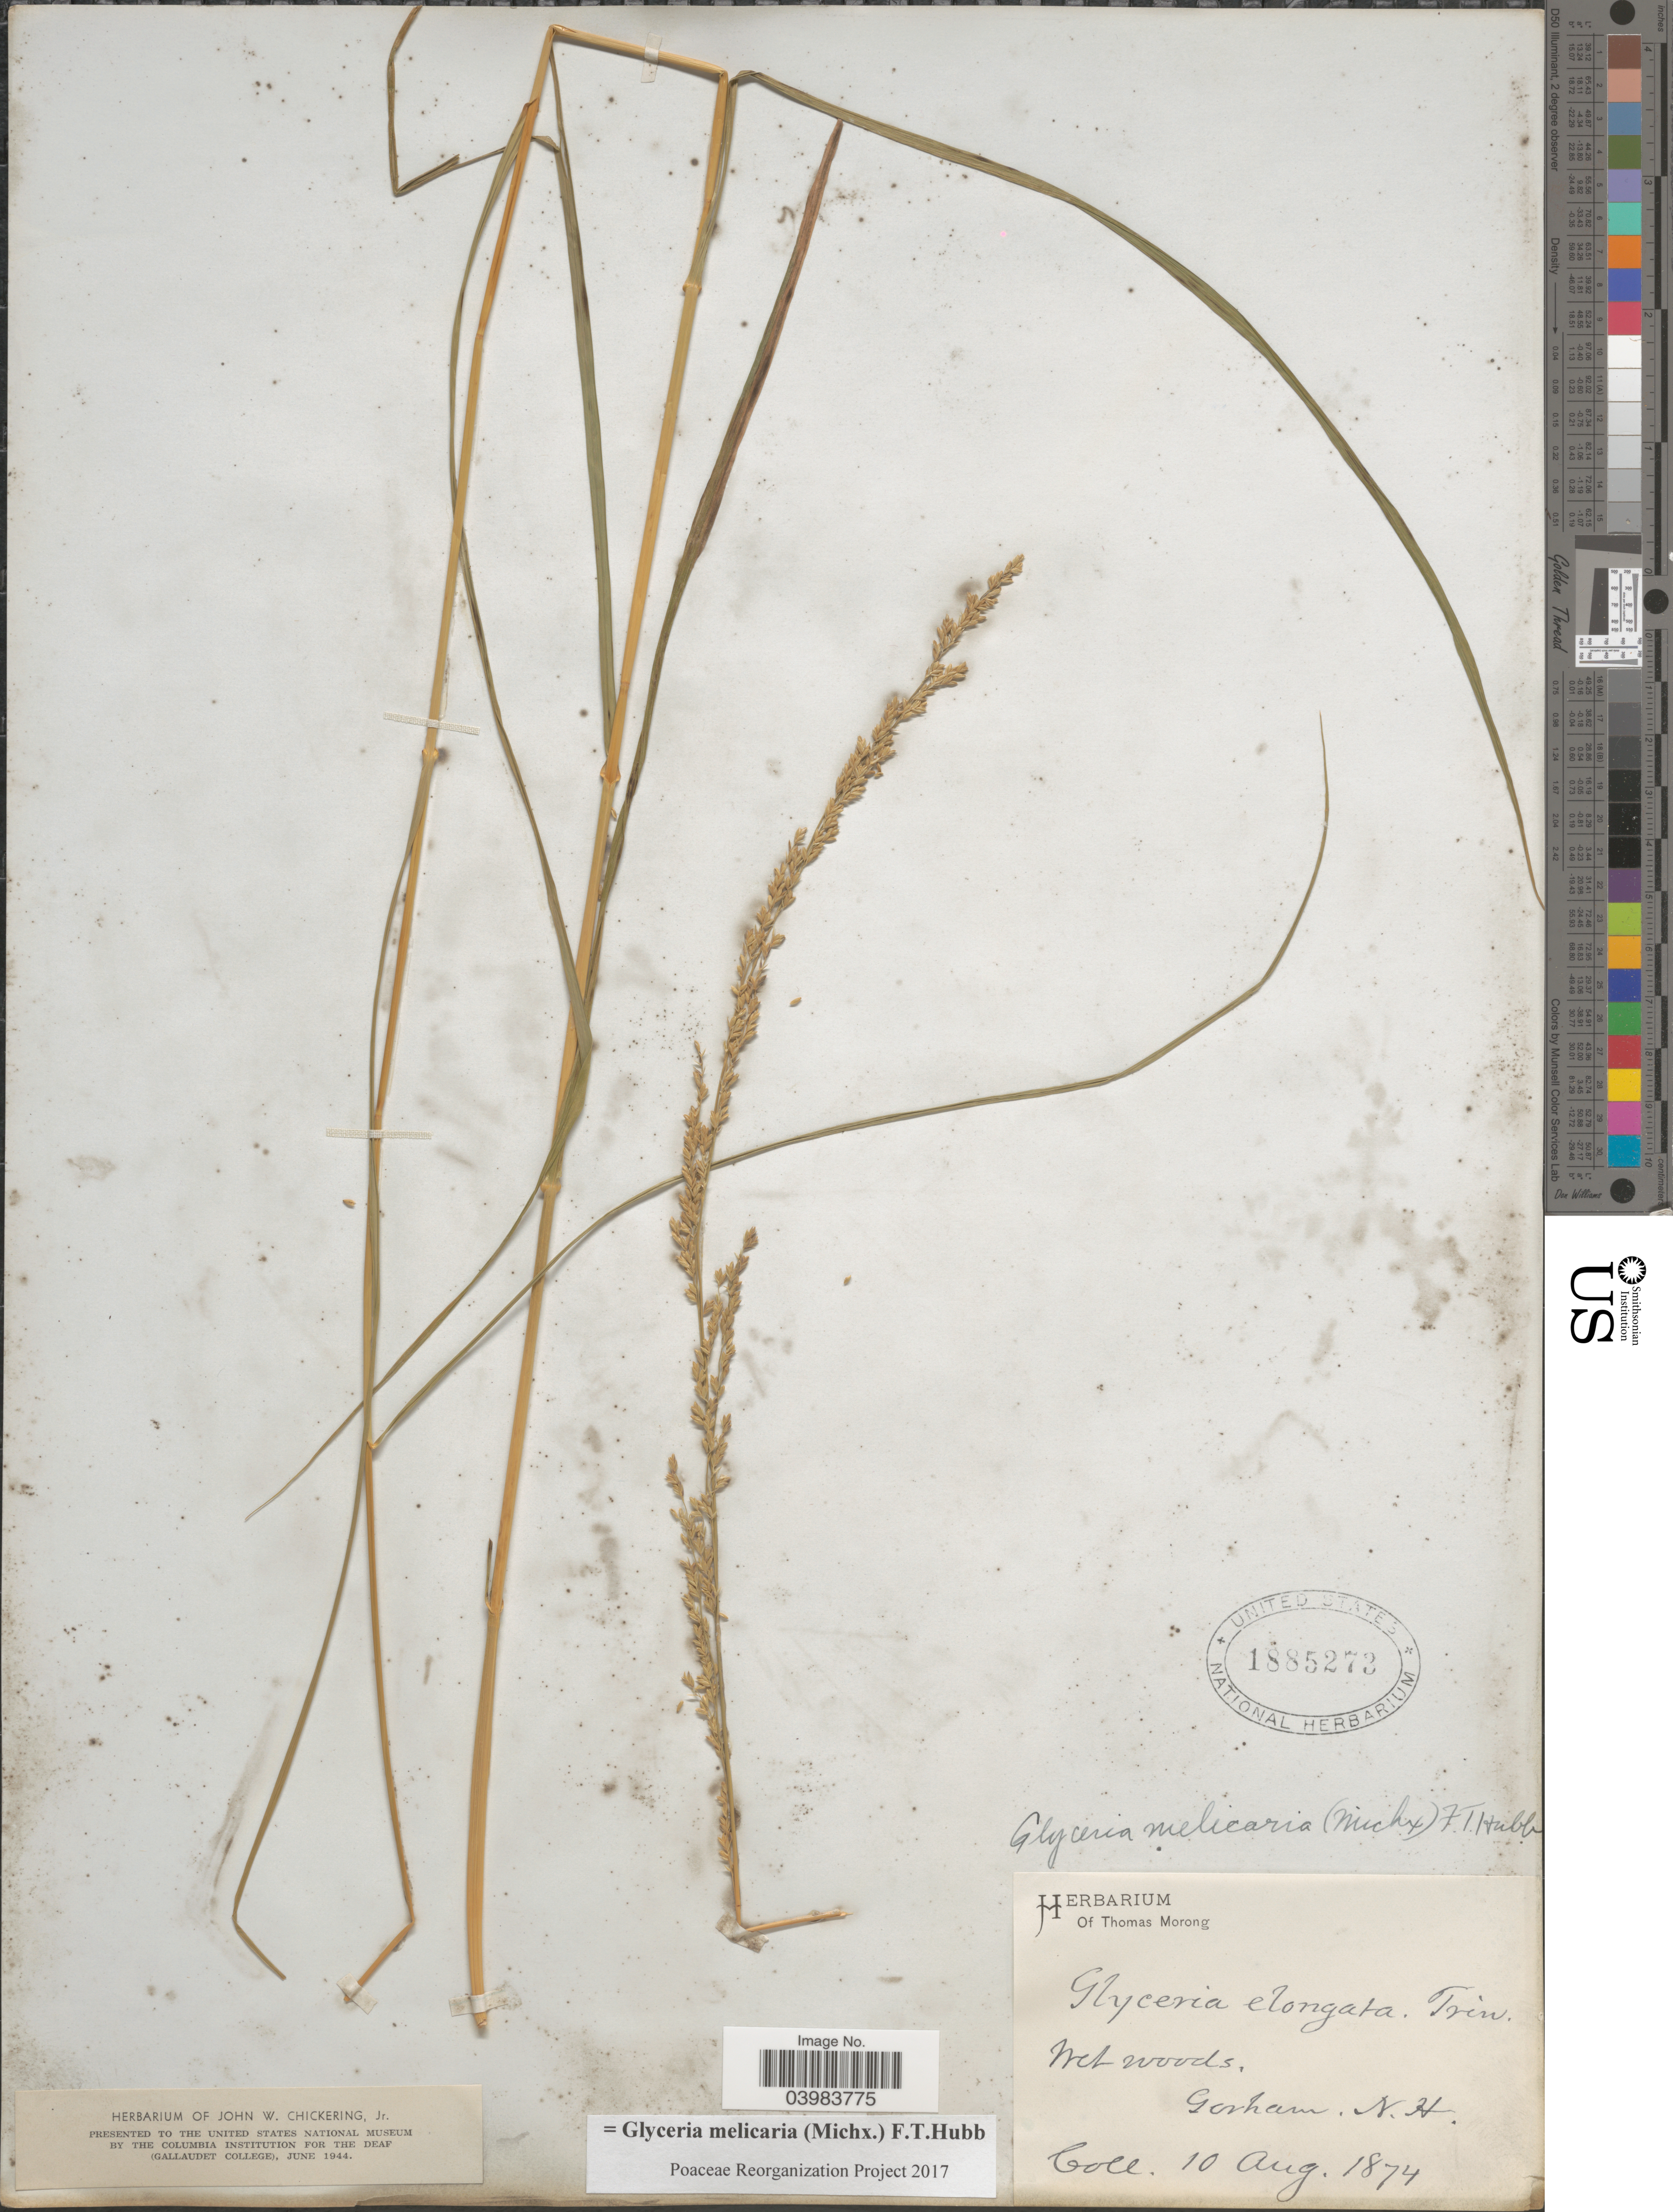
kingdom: Plantae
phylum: Tracheophyta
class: Liliopsida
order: Poales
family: Poaceae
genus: Glyceria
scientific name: Glyceria melicaria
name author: (Michx.) F.T. Hubb.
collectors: ex Herb. T. Morong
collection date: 1874-08-10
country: United States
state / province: New Hampshire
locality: Gorham.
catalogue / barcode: US 1885273